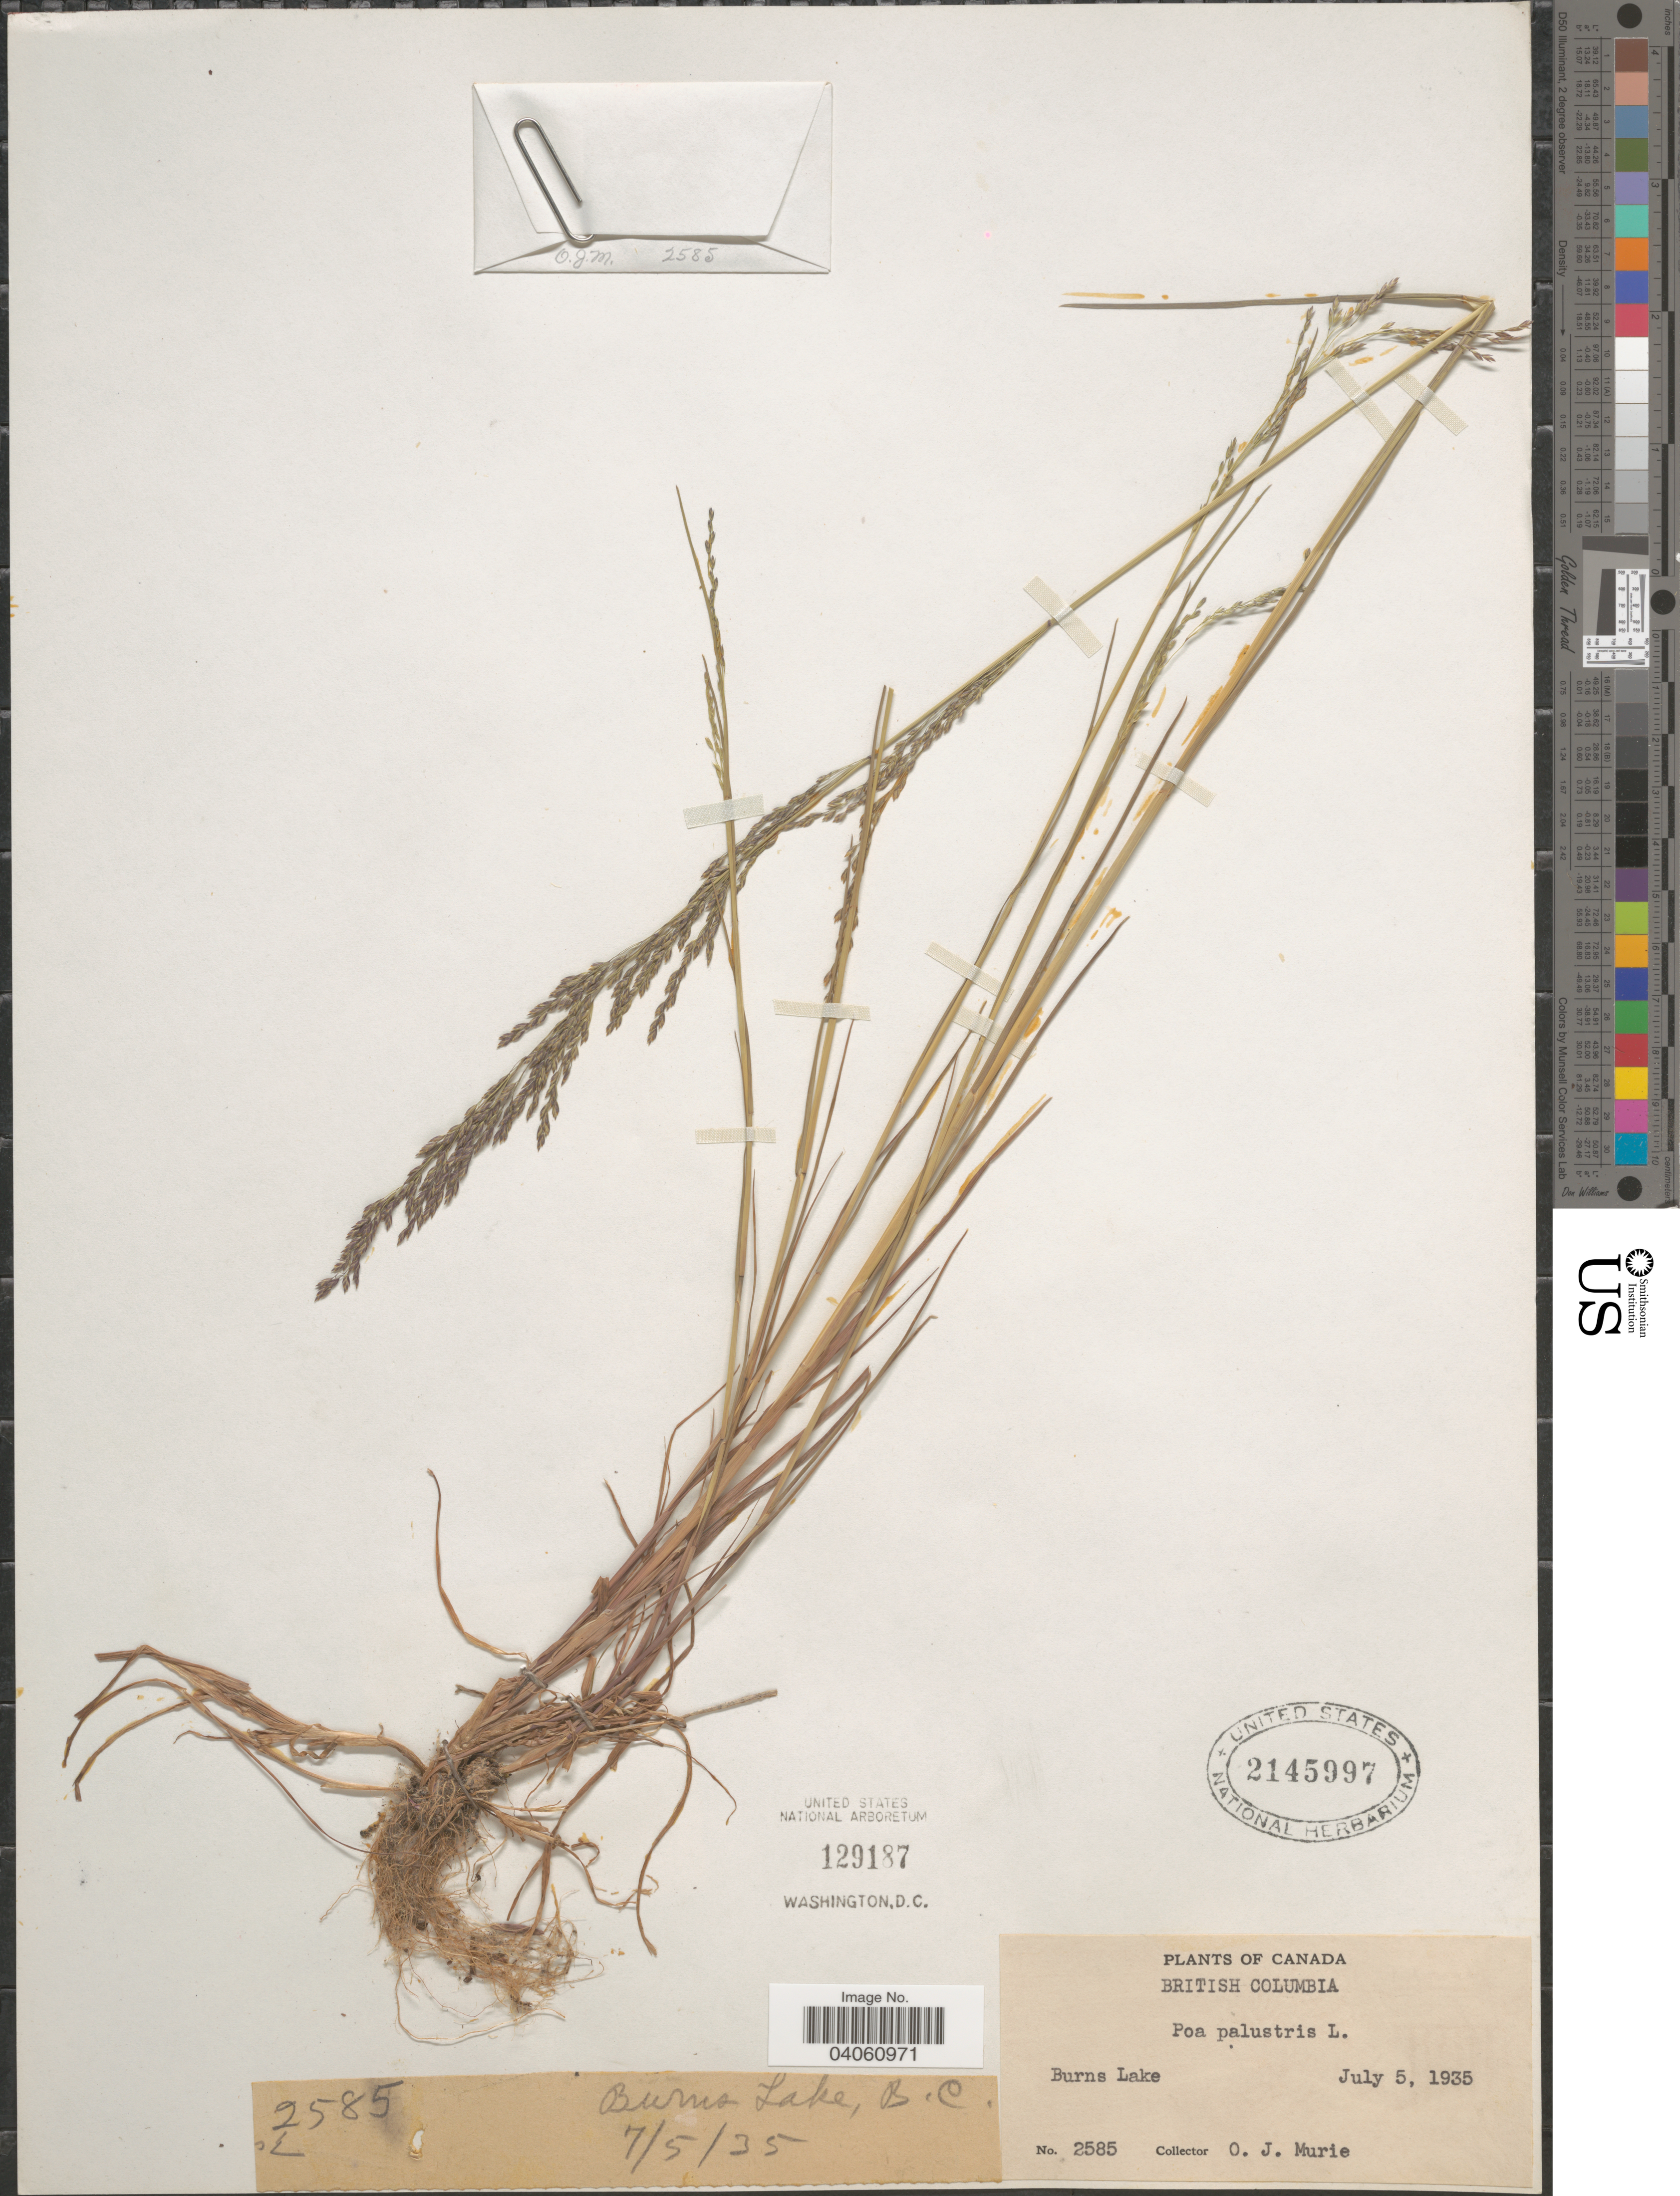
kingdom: Plantae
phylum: Tracheophyta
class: Liliopsida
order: Poales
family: Poaceae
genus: Poa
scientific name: Poa palustris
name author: L.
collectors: O. Murie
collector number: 2585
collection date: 1935-07-05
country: Canada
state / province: British Columbia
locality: Burns Lake.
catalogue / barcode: US 2145997